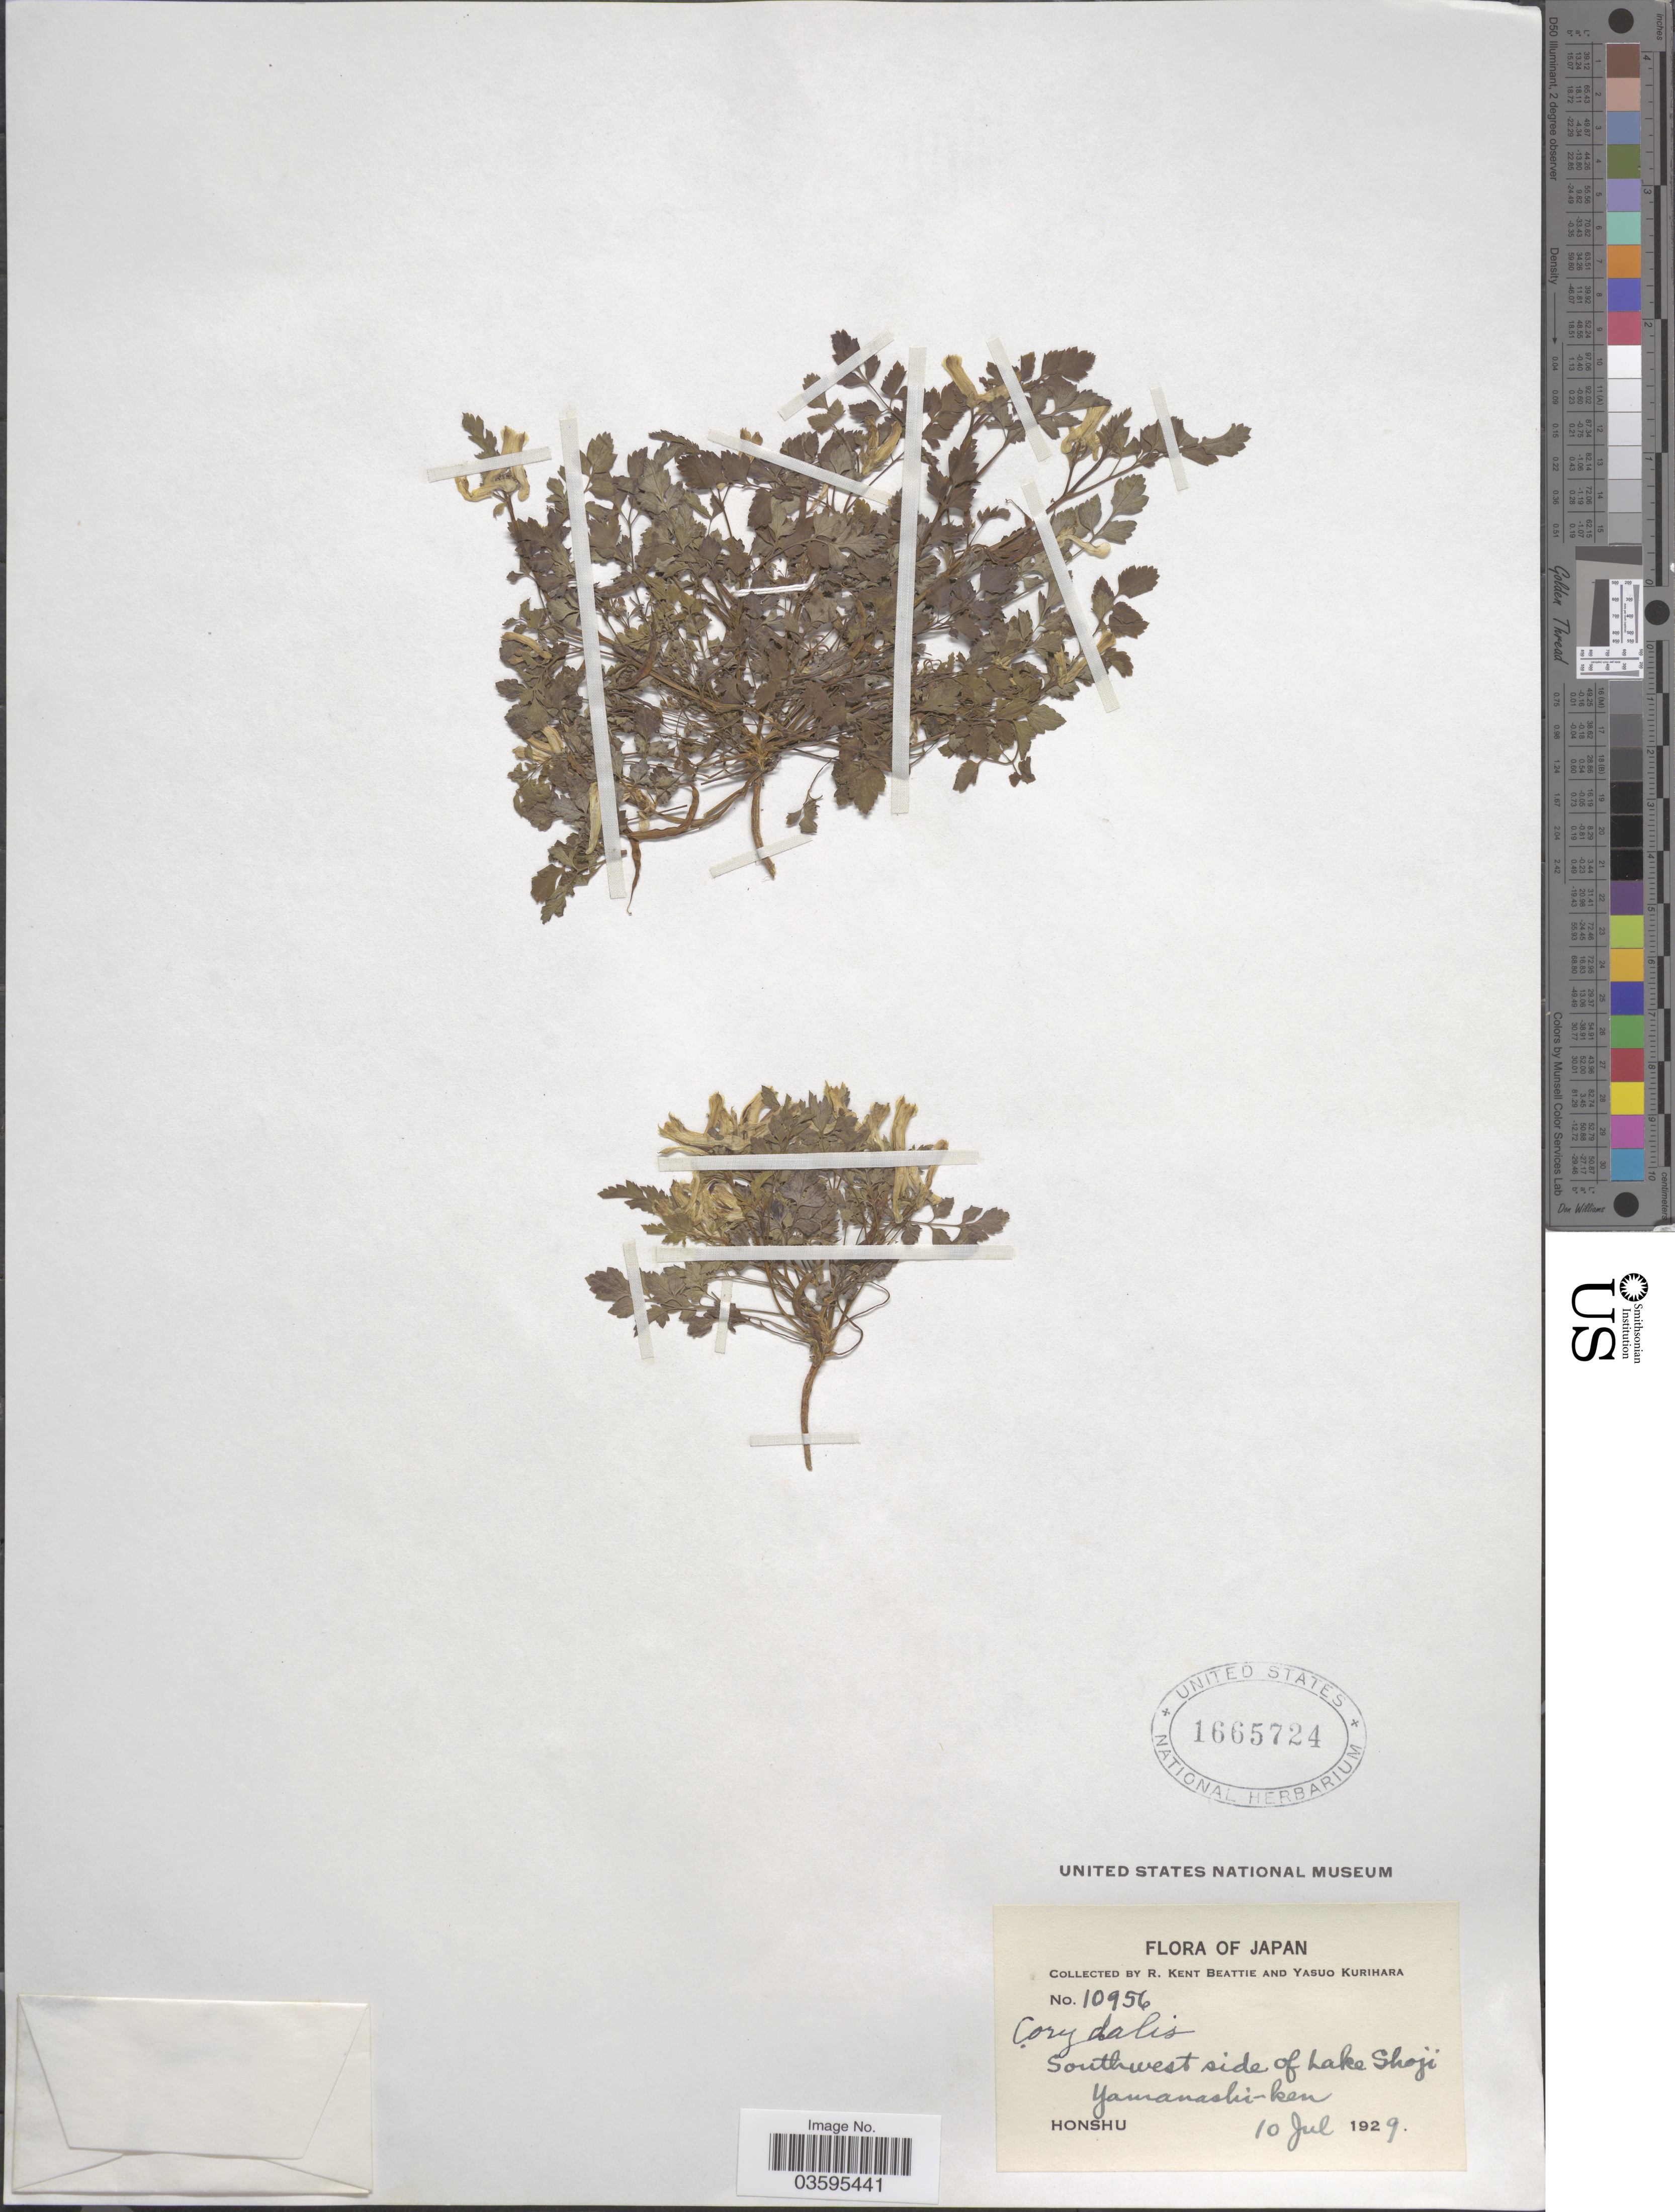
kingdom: Plantae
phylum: Tracheophyta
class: Magnoliopsida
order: Ranunculales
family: Papaveraceae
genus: Corydalis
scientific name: Corydalis sp.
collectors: R. K. Beattie & Y. Kurihara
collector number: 10956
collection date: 1929-07-10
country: Japan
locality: Southwest side of Lake Shoji. Yamanashi-ken. Honshu.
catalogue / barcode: US 1665724